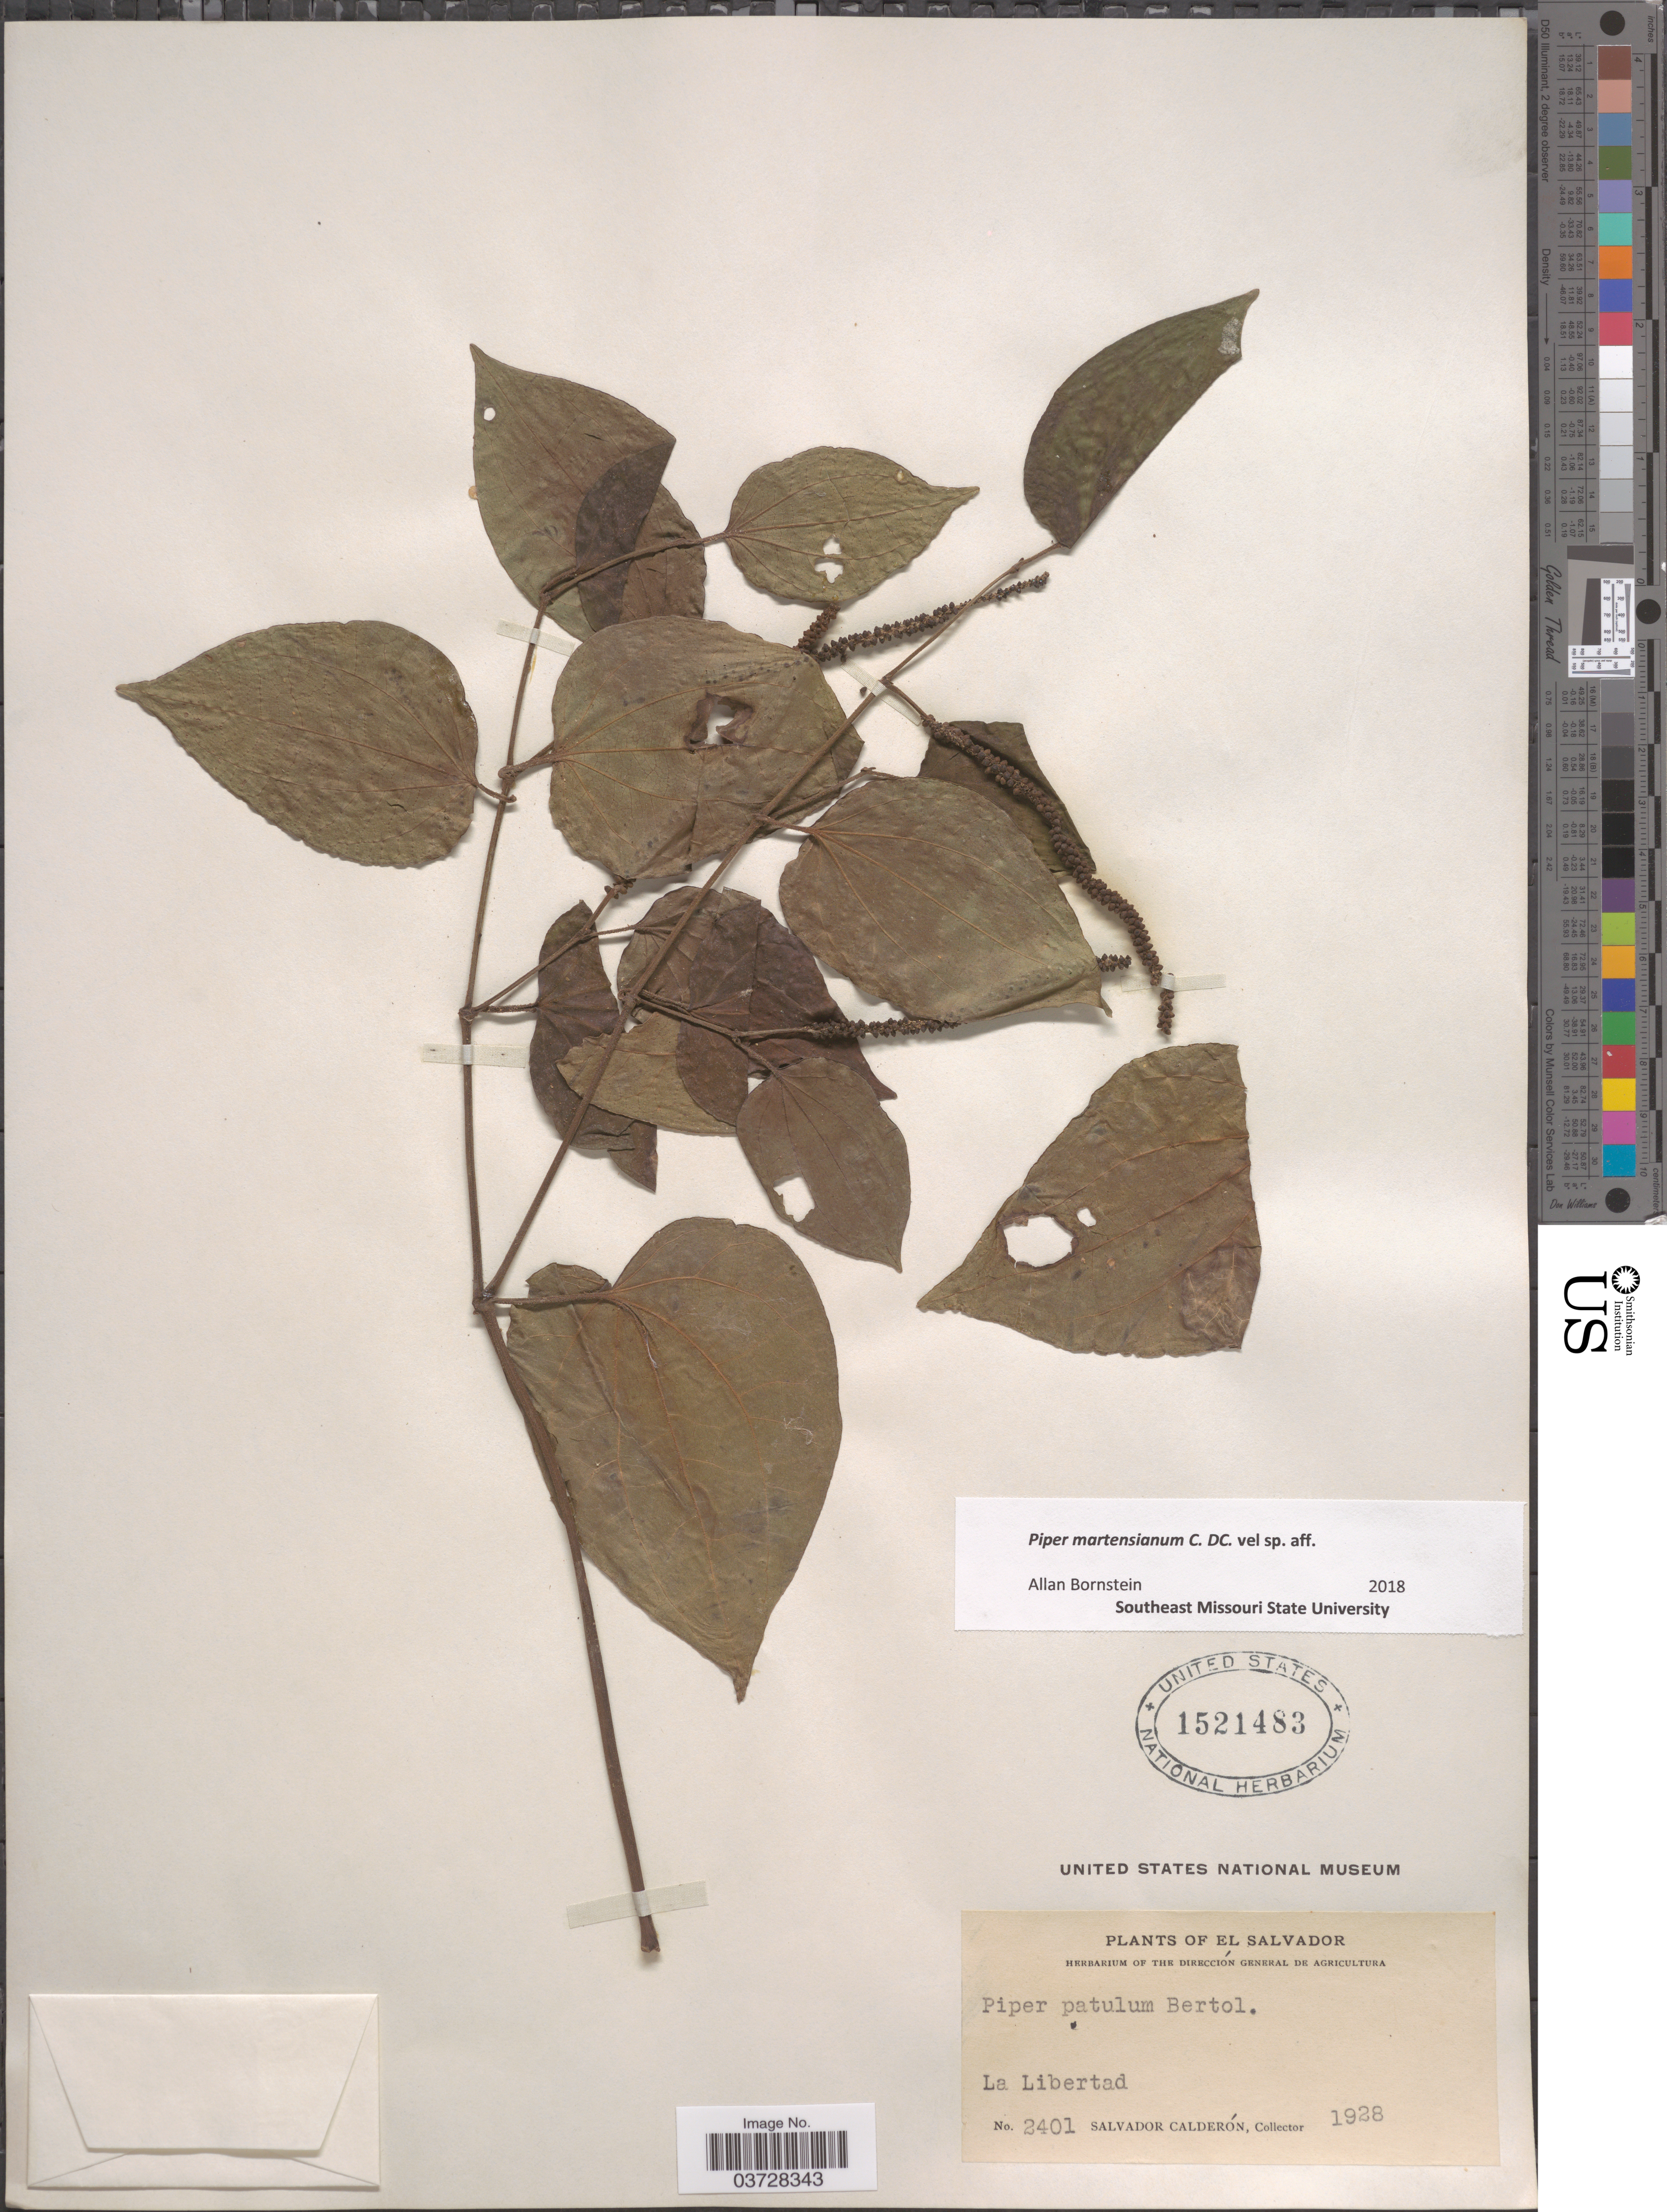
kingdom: Plantae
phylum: Tracheophyta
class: Magnoliopsida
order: Piperales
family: Piperaceae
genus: Piper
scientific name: Piper martensianum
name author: C. DC.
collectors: S. Calderón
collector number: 2401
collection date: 1928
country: El Salvador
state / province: La Libertad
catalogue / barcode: US 1521483